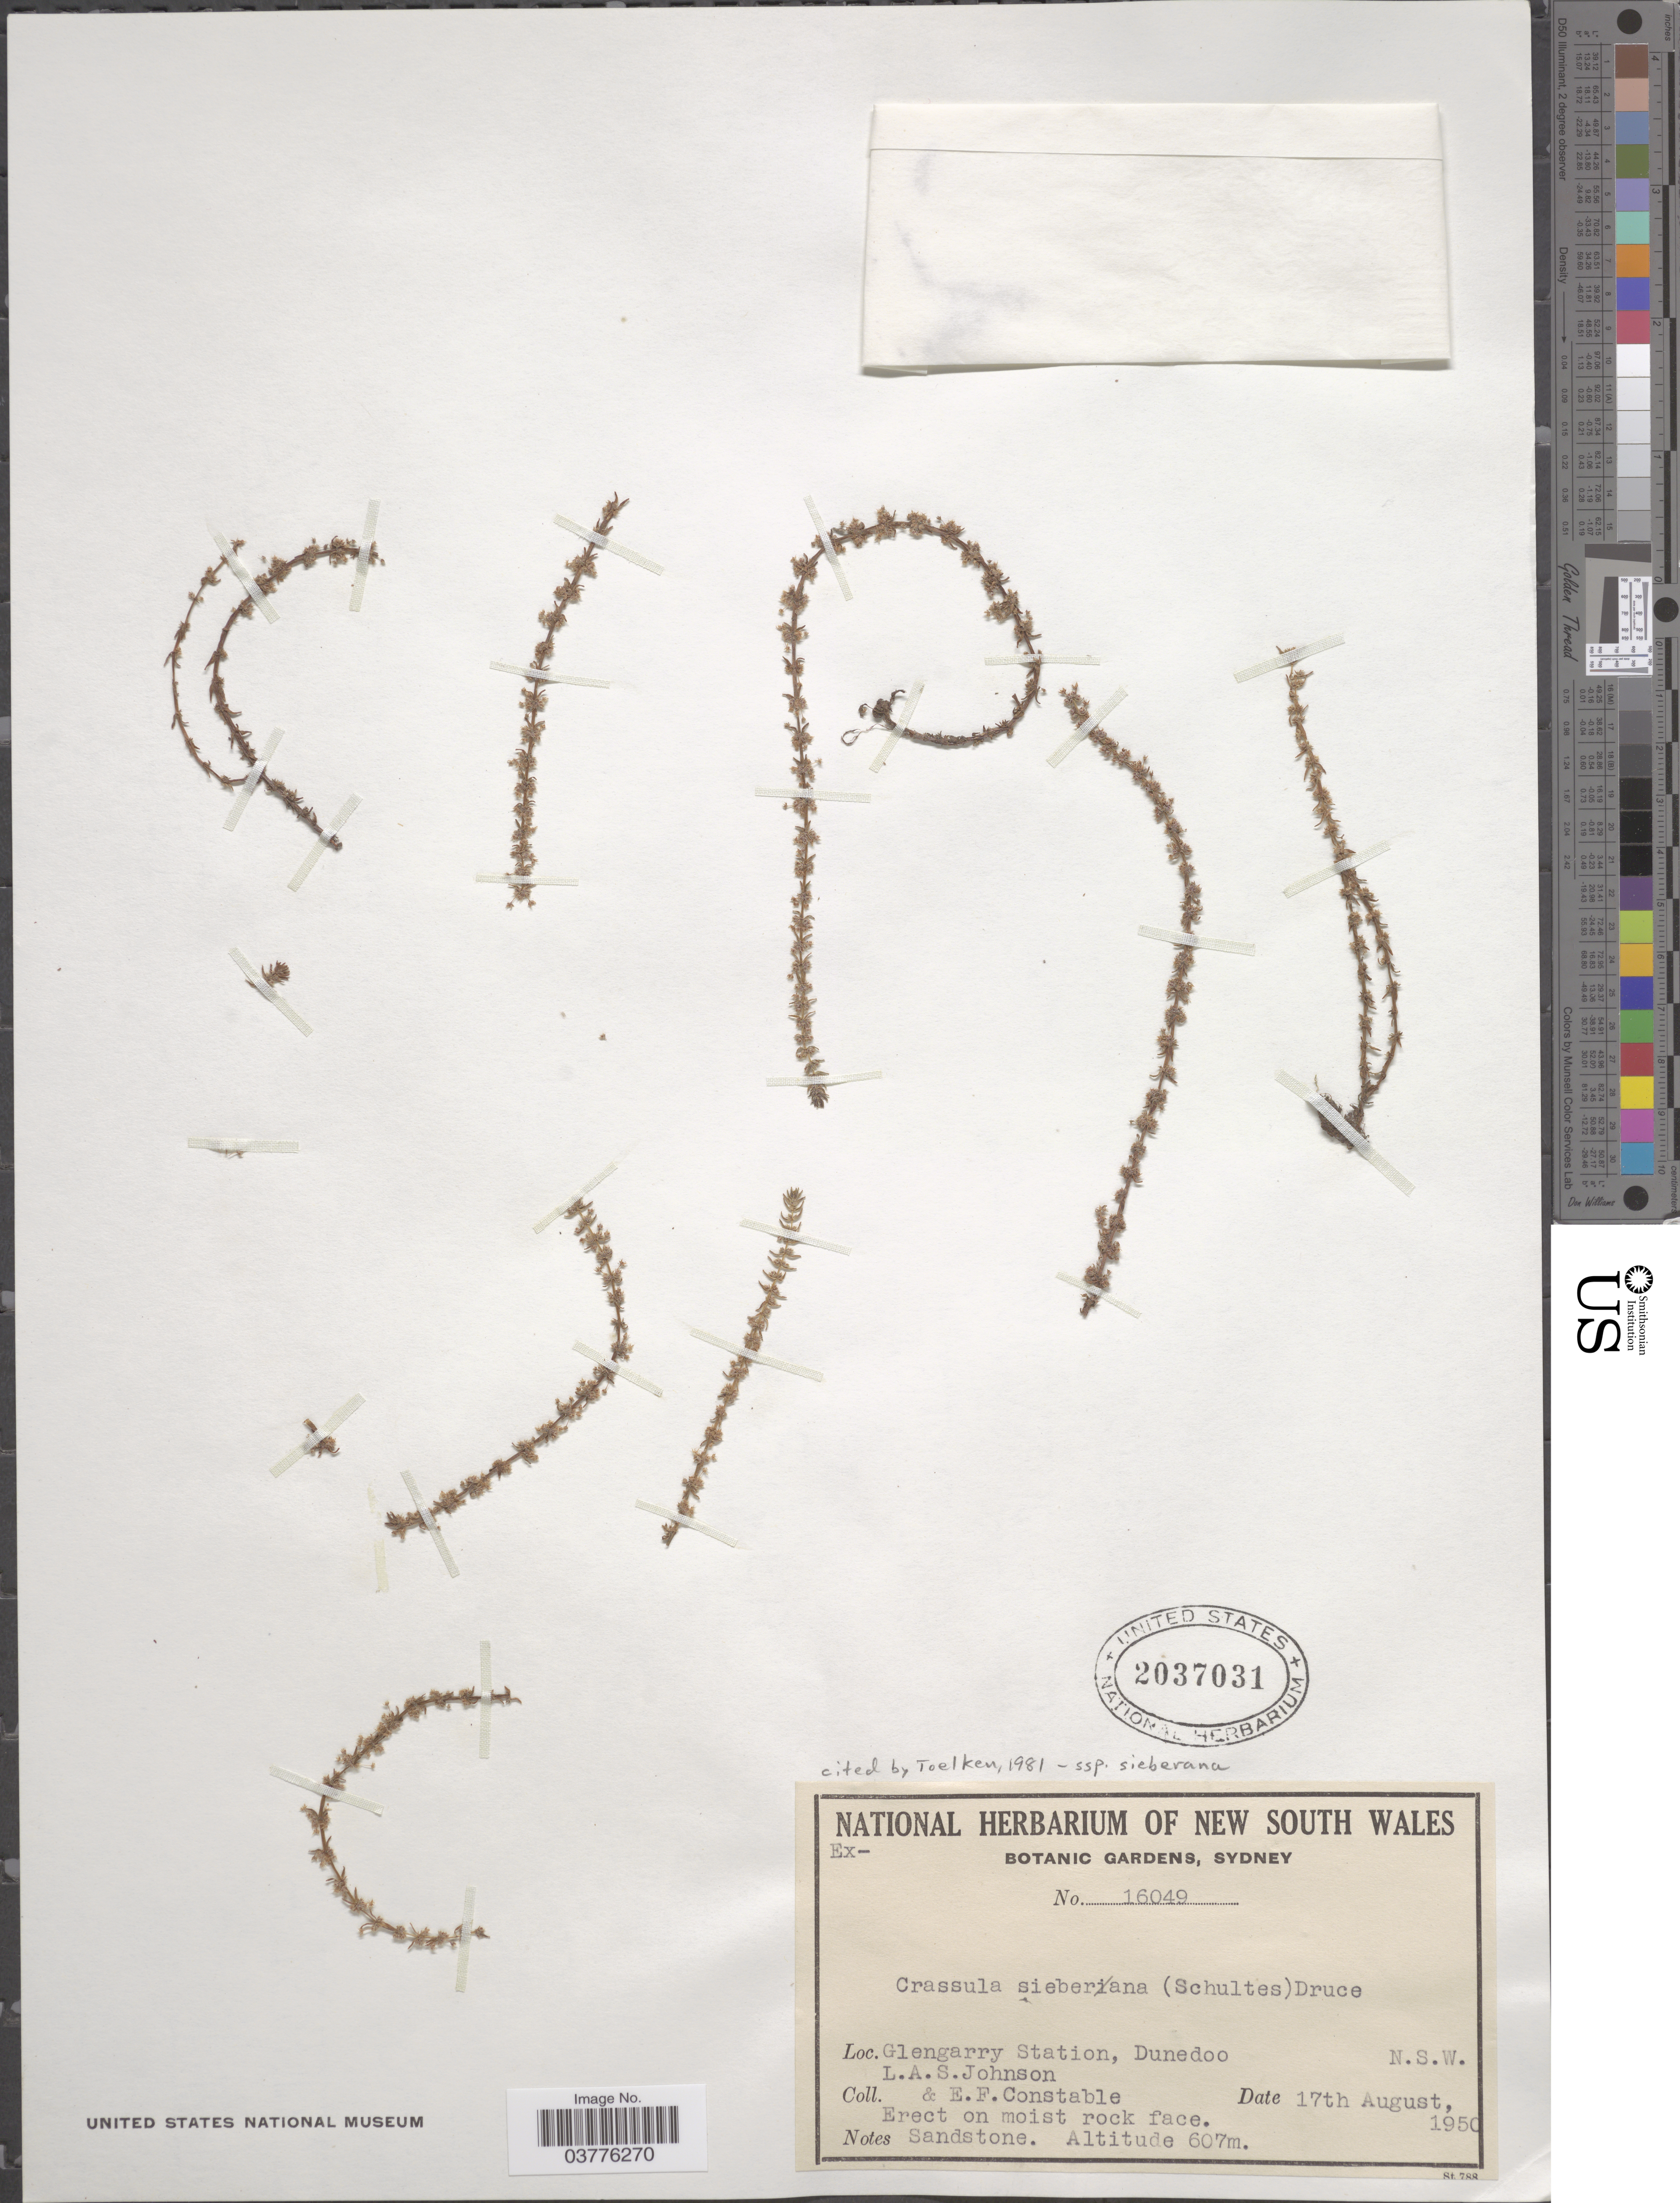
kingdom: Plantae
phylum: Tracheophyta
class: Magnoliopsida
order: Saxifragales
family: Crassulaceae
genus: Crassula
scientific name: Crassula sieberiana subsp. sieberiana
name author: (Schult. & Schult. f.) Druce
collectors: L. A. S. Johnson & E. F. Constable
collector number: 16049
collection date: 1950-08-17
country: Australia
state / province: New South Wales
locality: Glengarry Station, Dunedoo.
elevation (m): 607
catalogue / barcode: US 2037031